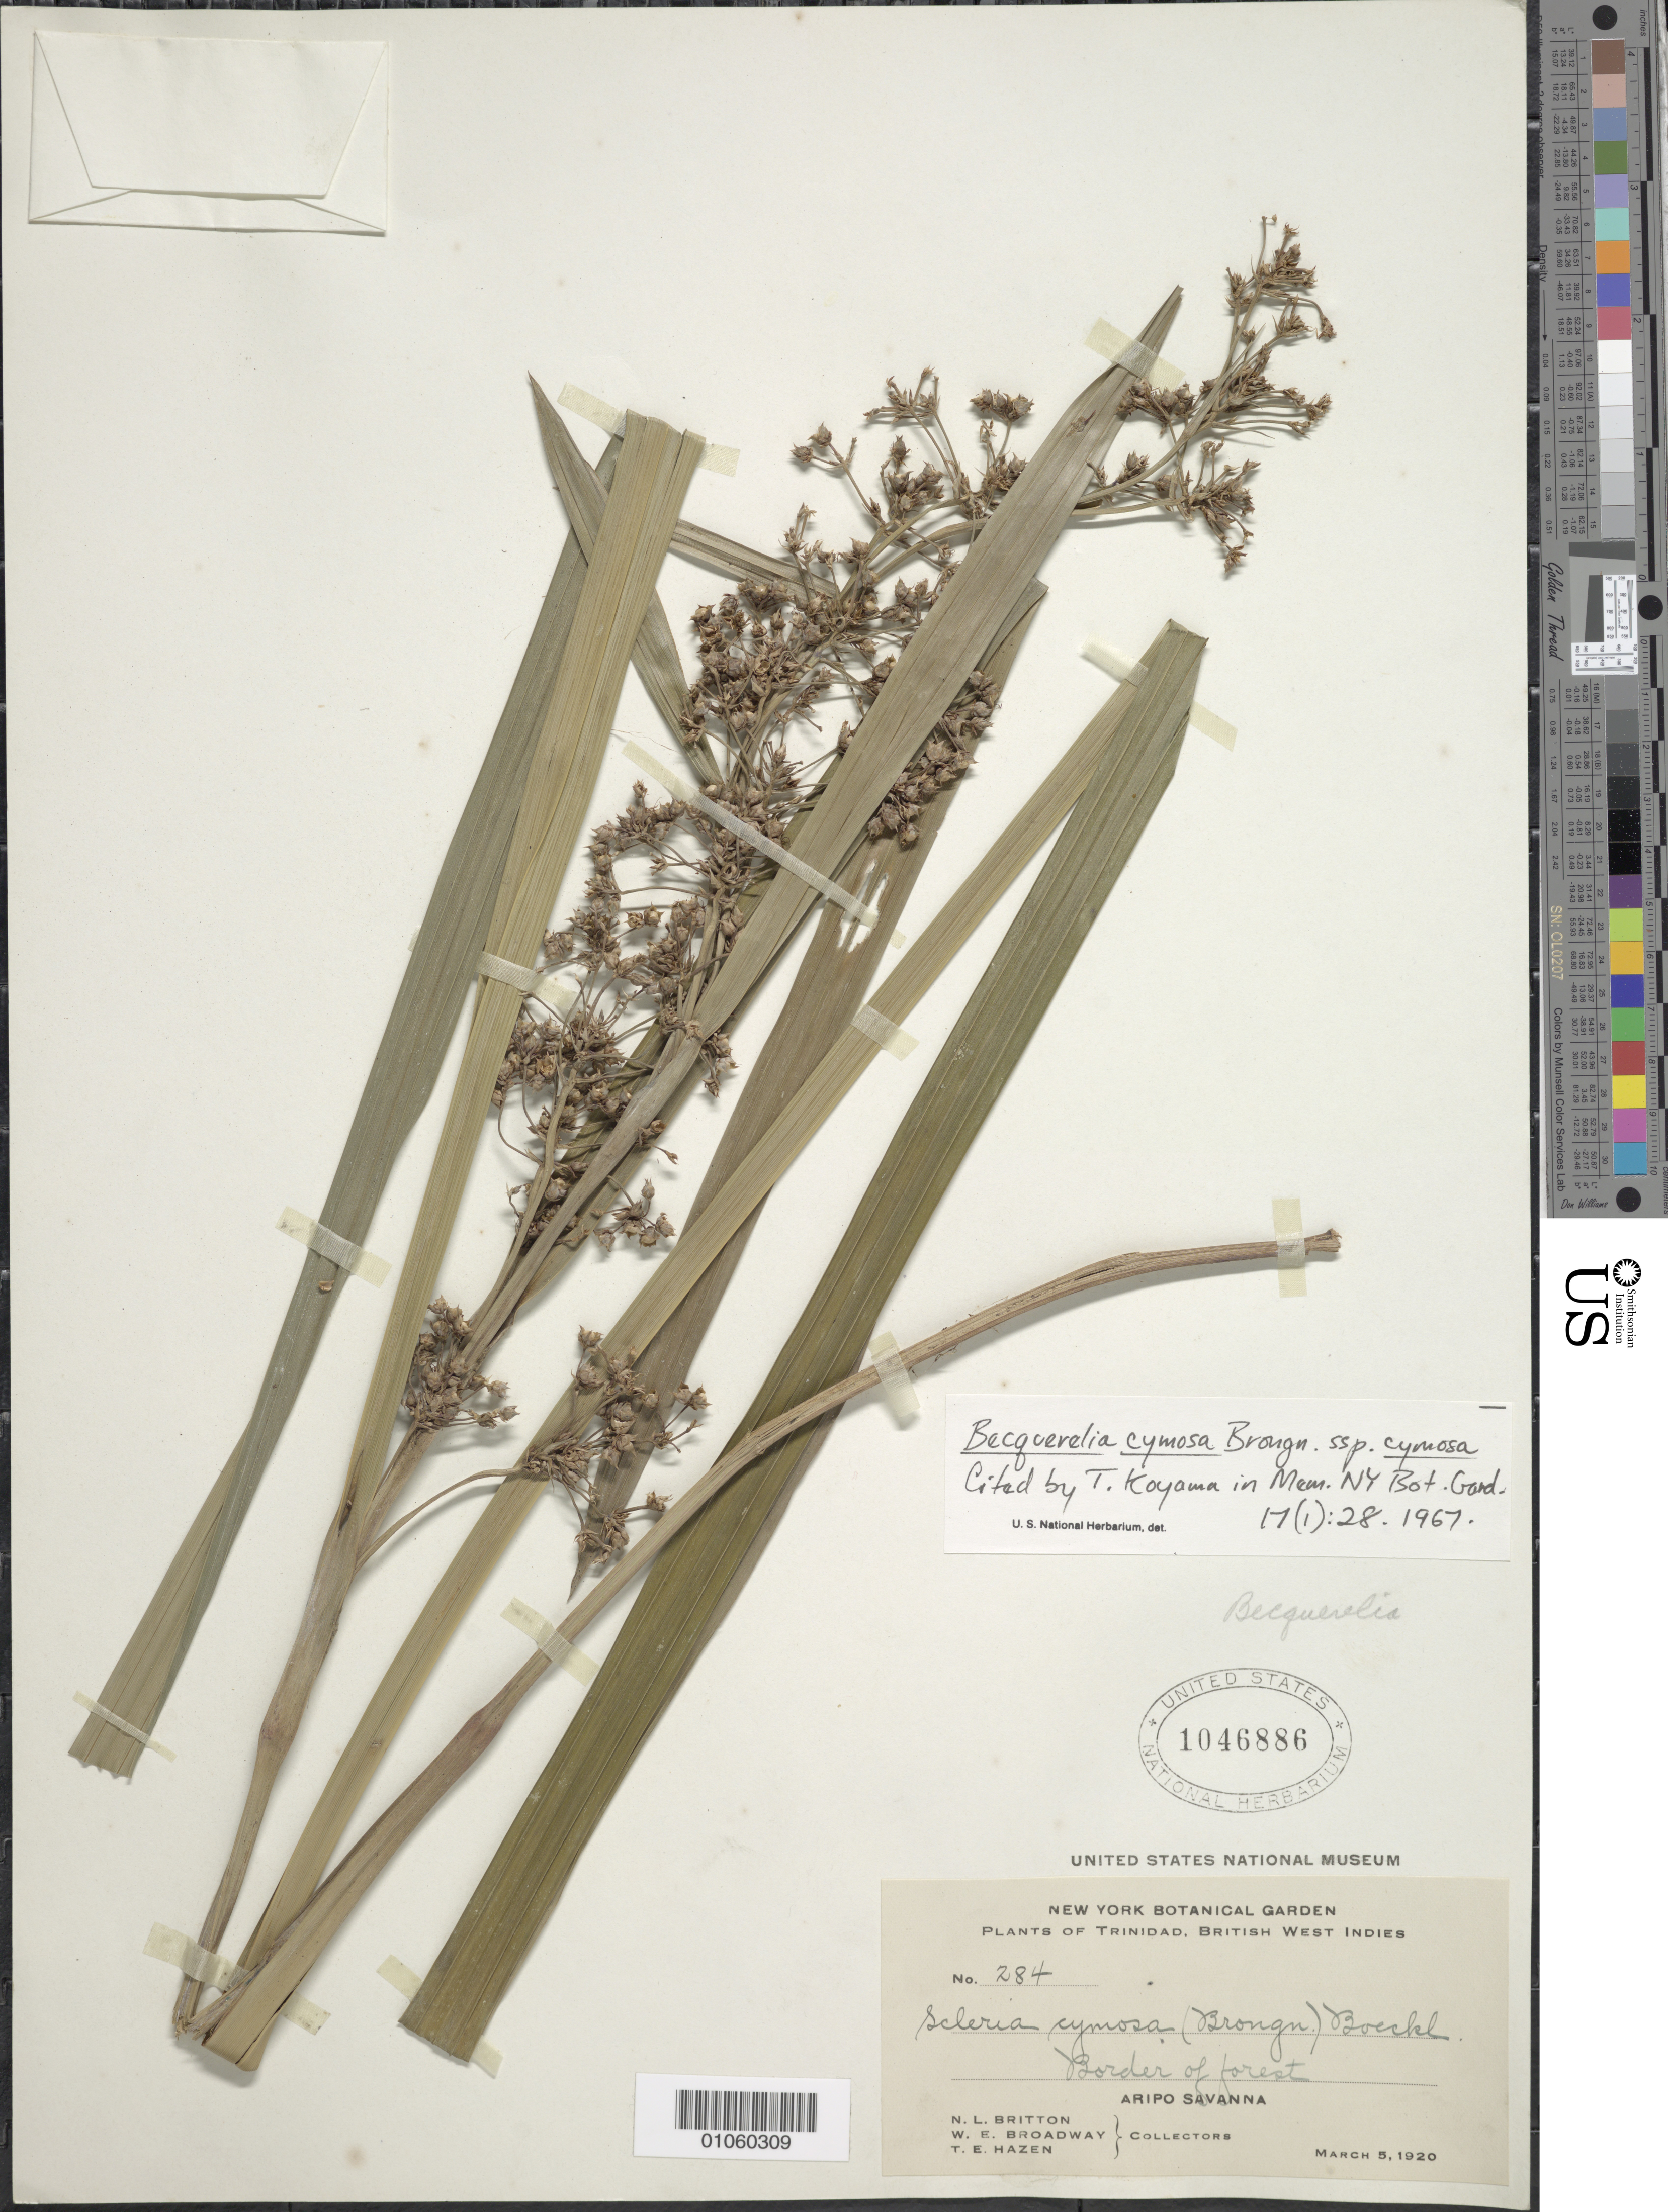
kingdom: Plantae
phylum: Tracheophyta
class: Liliopsida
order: Poales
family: Cyperaceae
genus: Becquerelia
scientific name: Becquerelia cymosa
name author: Brongn.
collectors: N. Britton, W. E. Broadway & T. E. Hazen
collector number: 284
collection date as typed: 05 Mar 1920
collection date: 1920-03-05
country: Trinidad and Tobago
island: Trinidad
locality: Aripo Savanna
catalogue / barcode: US 1046886